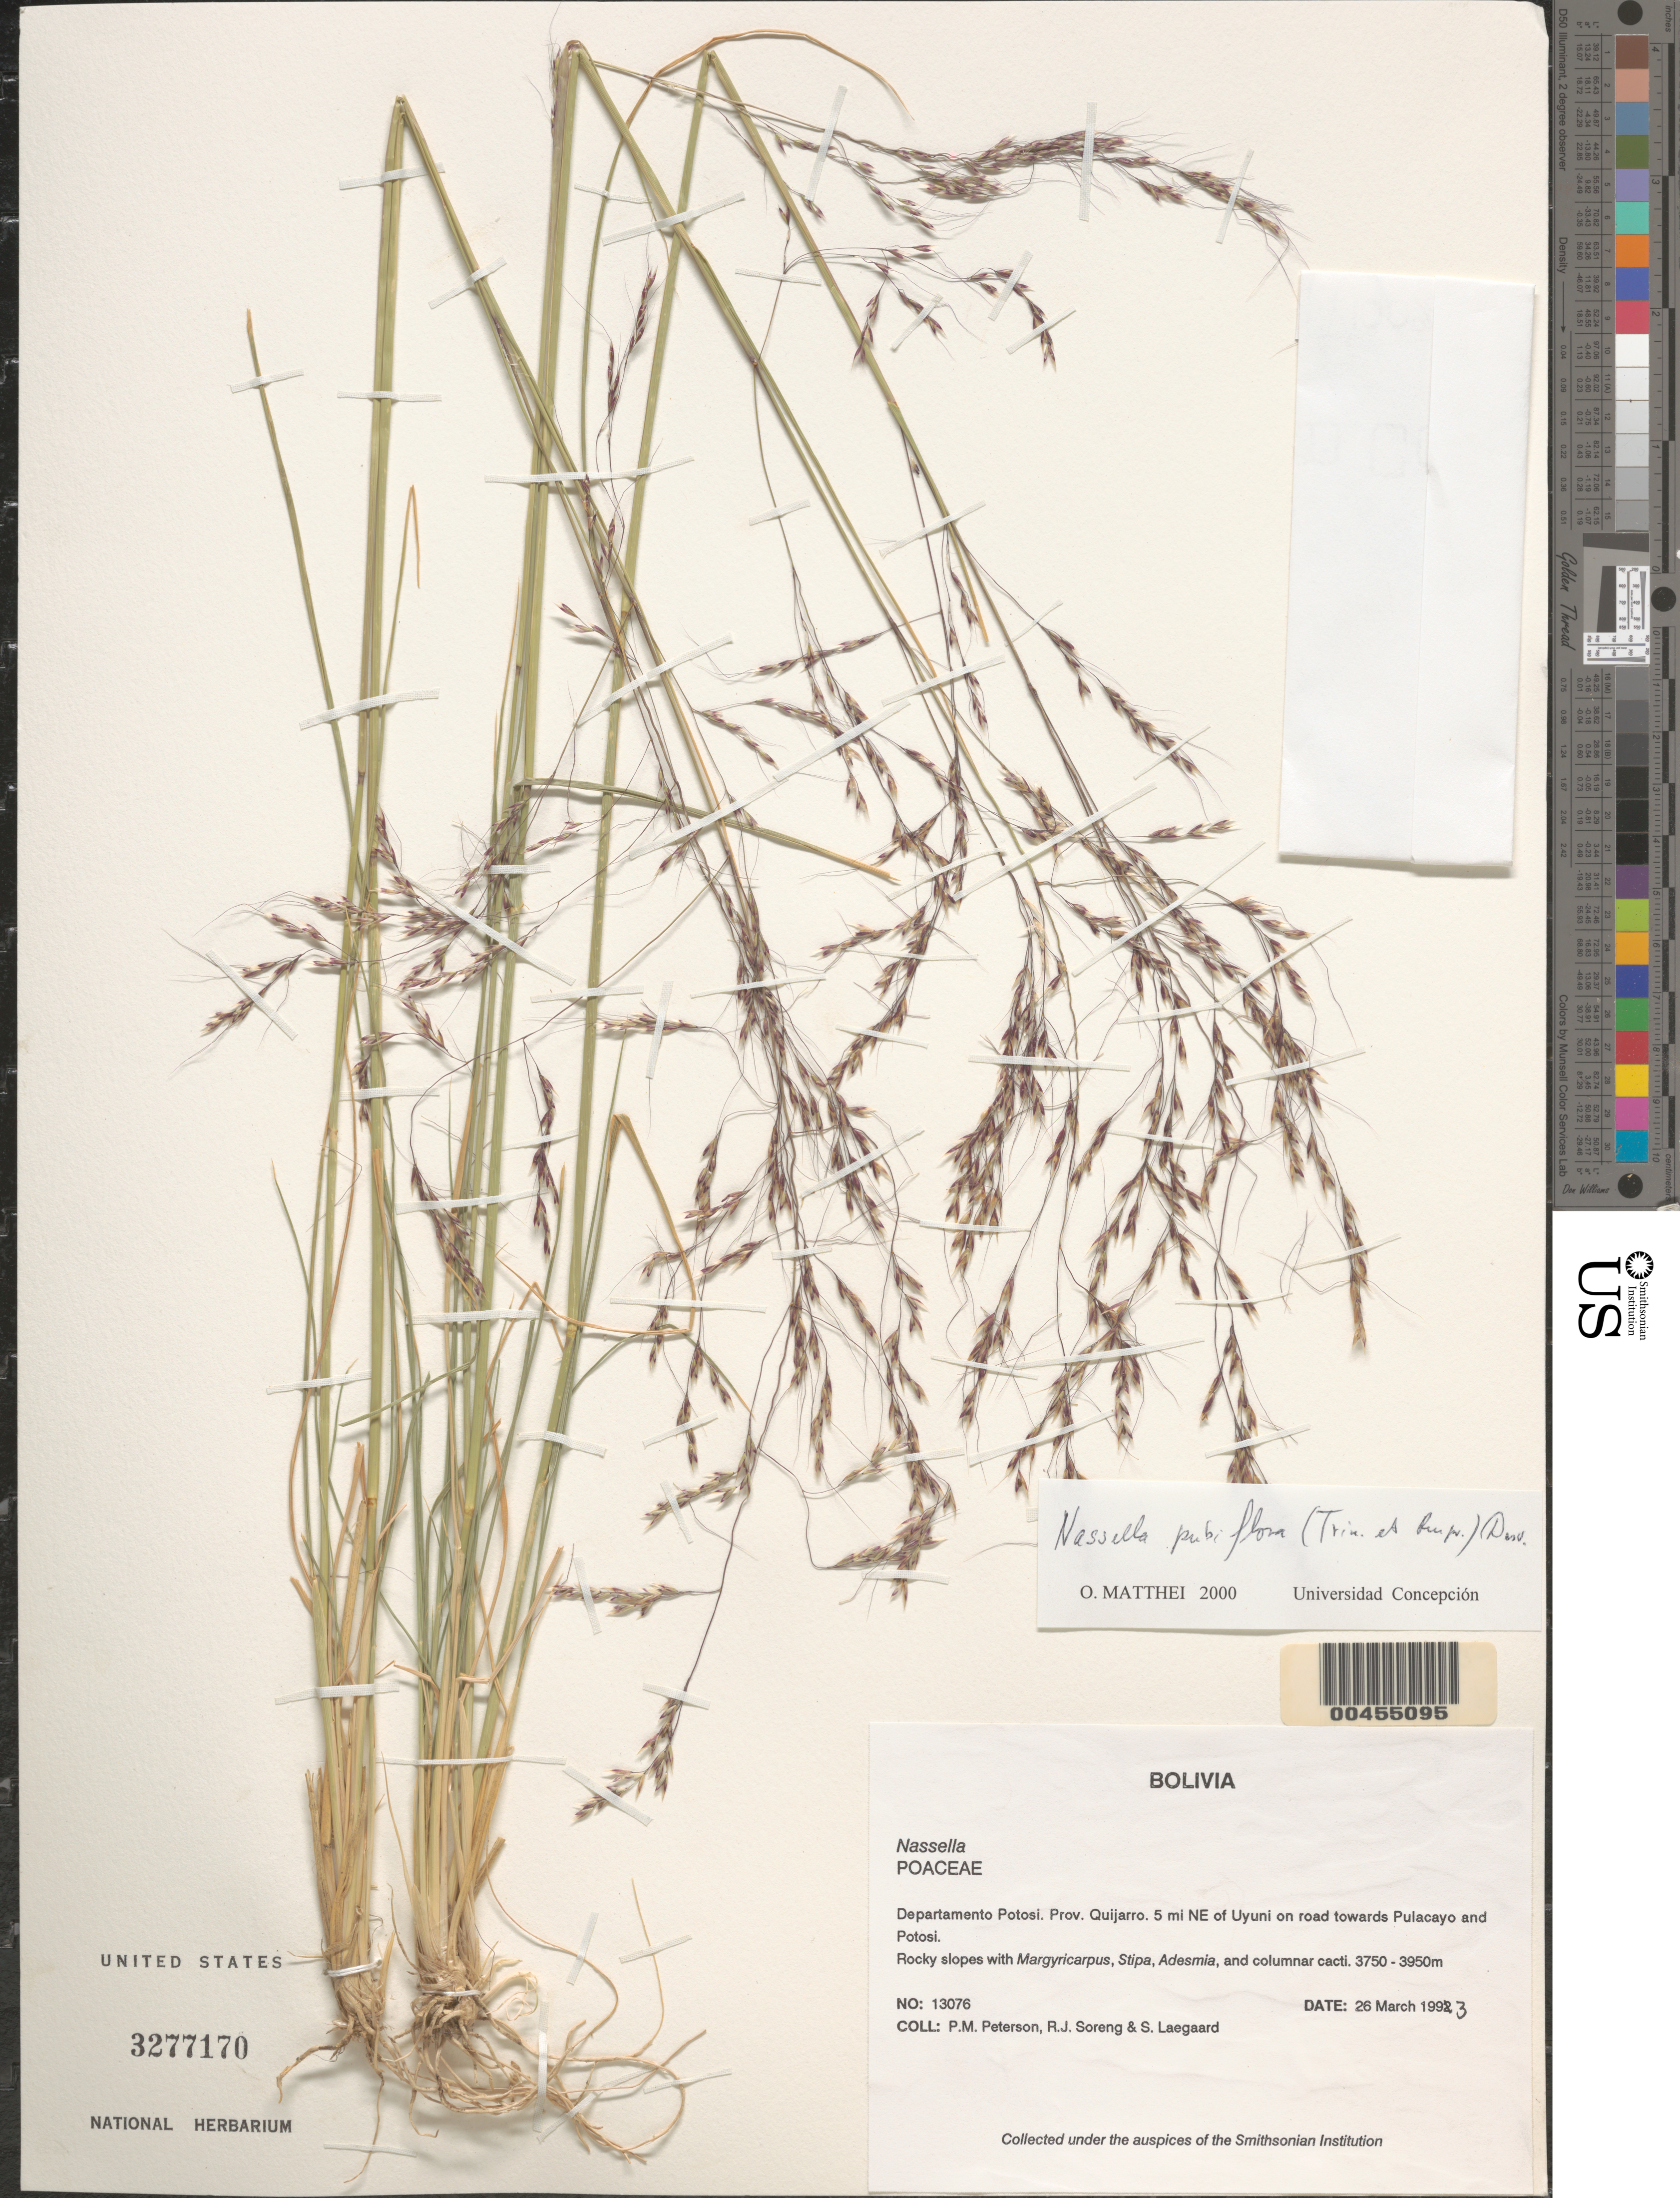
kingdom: Plantae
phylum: Tracheophyta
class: Liliopsida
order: Poales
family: Poaceae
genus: Nassella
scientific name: Nassella sp.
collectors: P. M. Peterson, R. J. Soreng & S. Lægaard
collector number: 13076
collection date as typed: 26 Mar 1992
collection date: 1992-03-26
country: Bolivia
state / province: Potosí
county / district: Quijarro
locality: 5 mi NE of Uyuni on road towards Pulacayo and Potosi.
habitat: Rocky slopes with Margyricarpus, Stipa, Adesmia, and columnar cacti.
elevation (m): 3750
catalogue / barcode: US 3277170